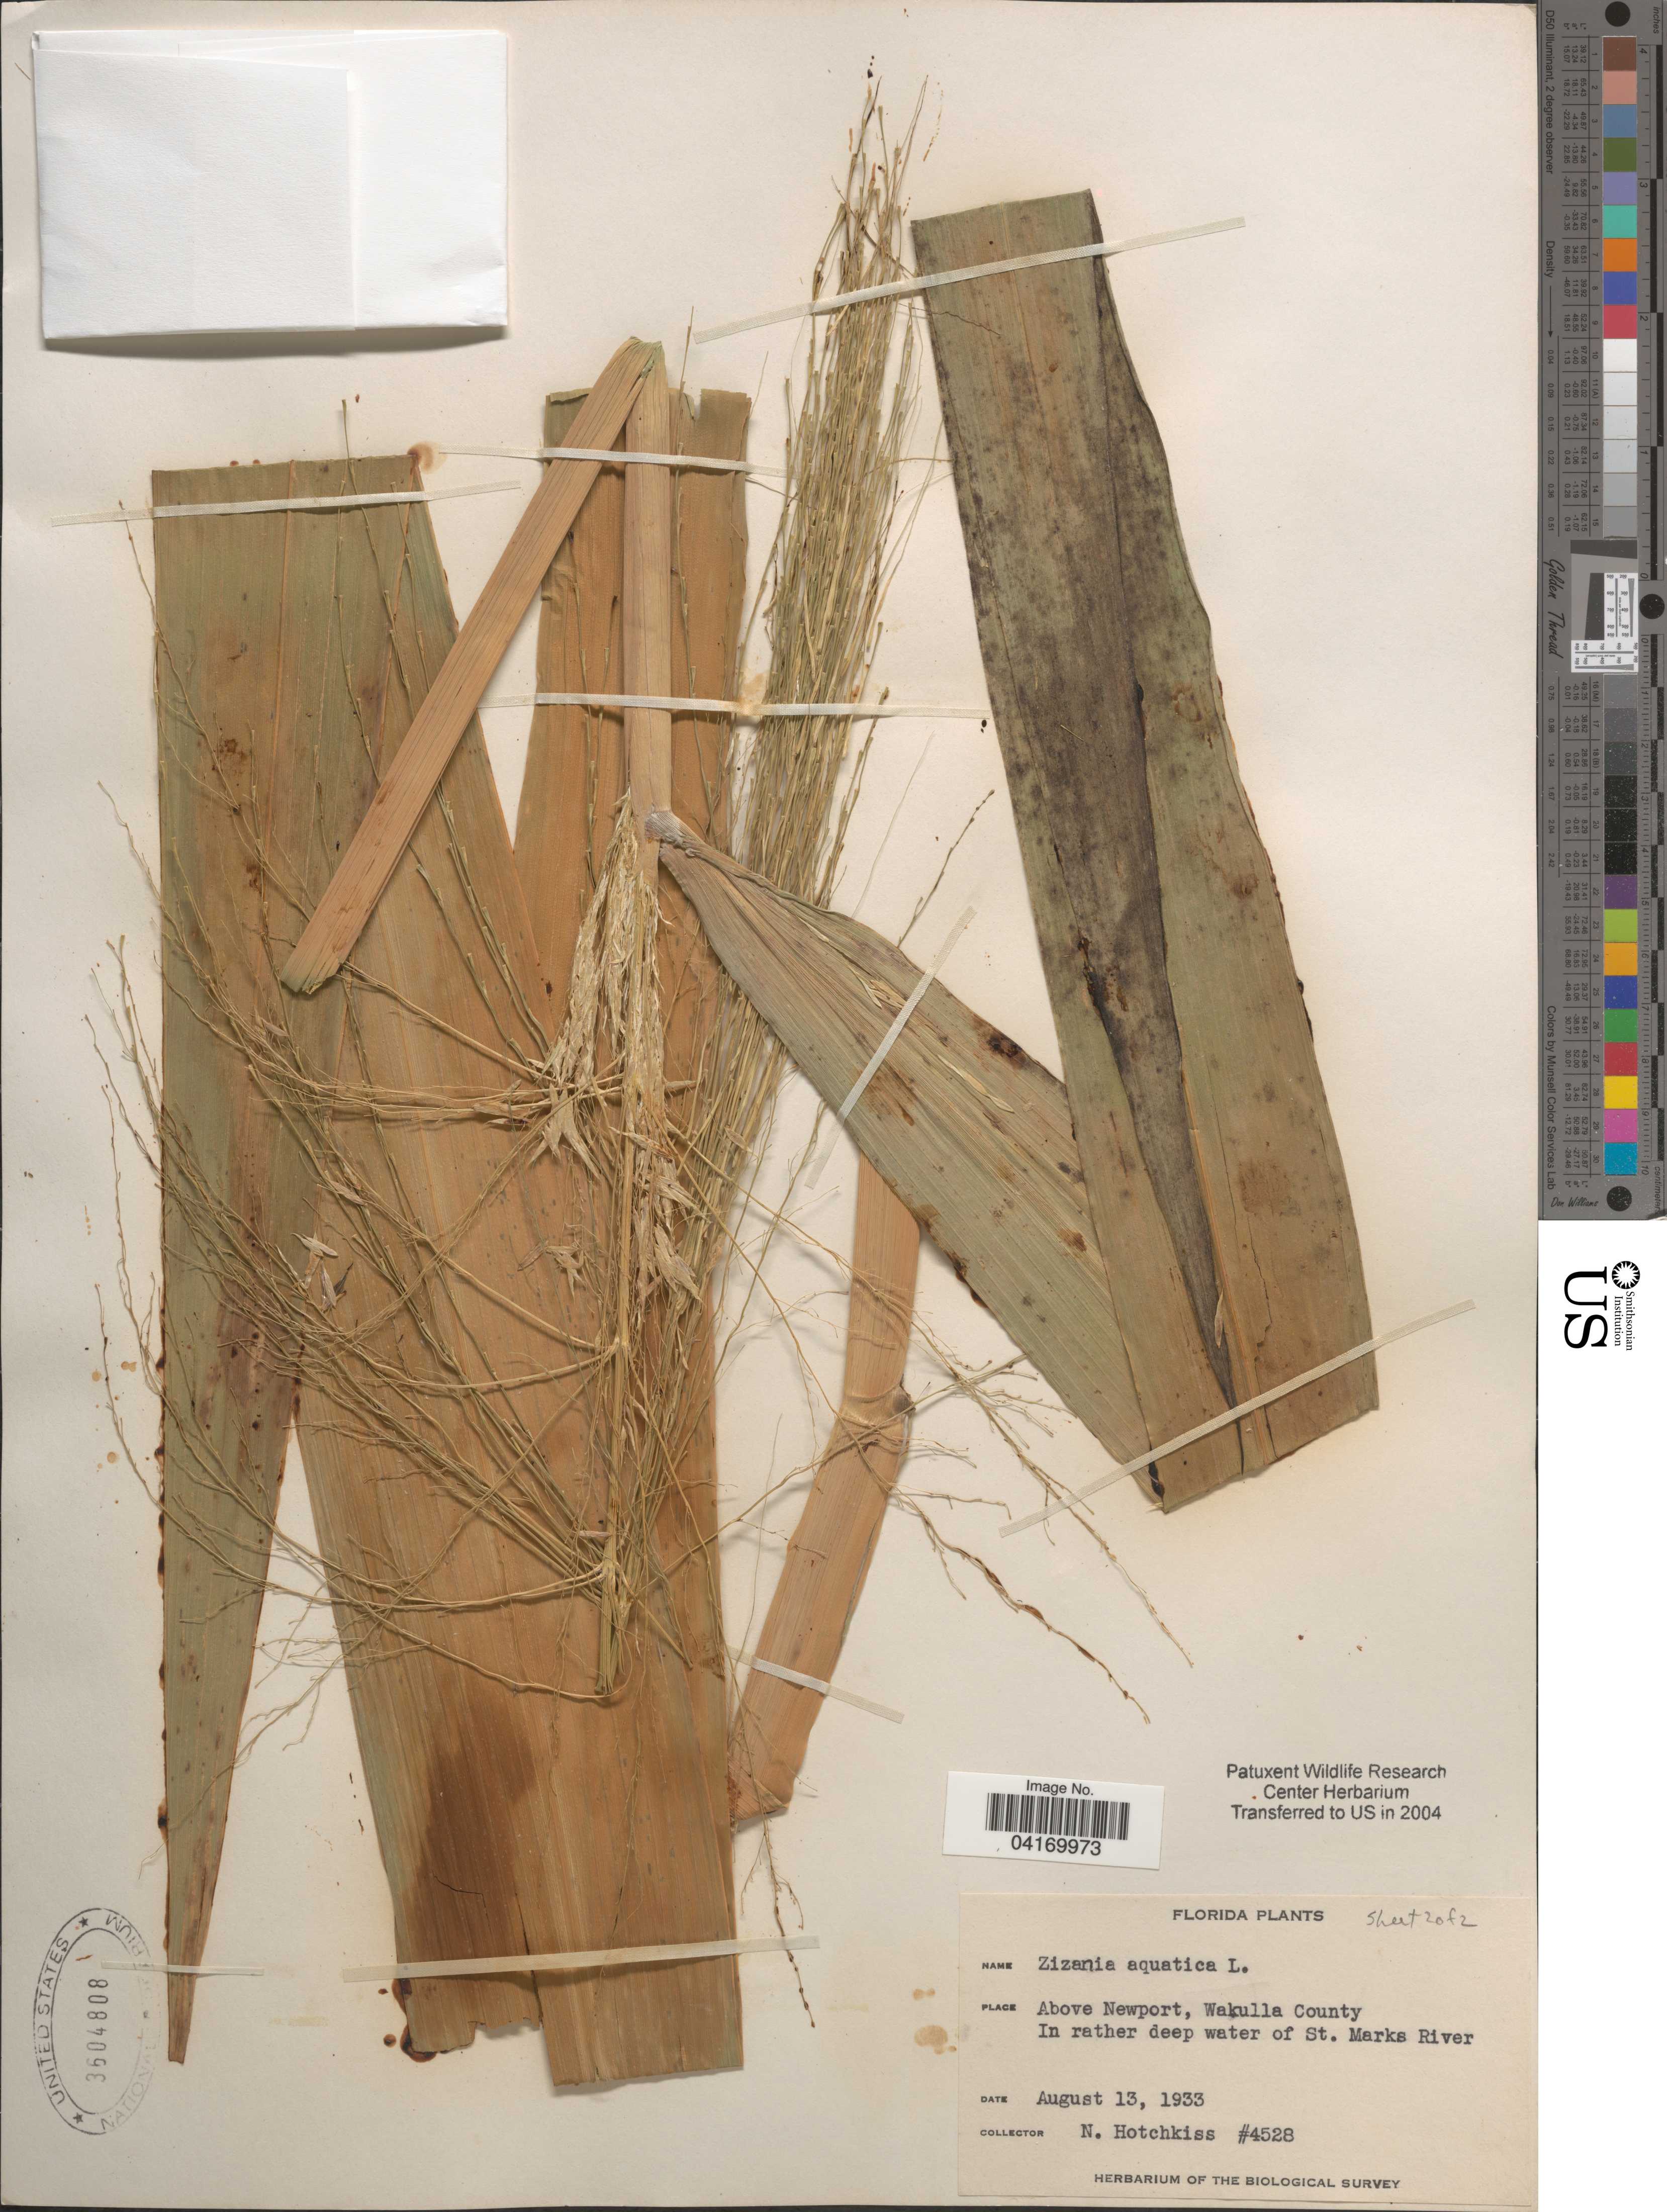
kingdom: Plantae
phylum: Tracheophyta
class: Liliopsida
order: Poales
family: Poaceae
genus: Zizania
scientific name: Zizania aquatica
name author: L.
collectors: N. Hotchkiss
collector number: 4528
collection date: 1933-08-13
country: United States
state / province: Florida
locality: Above Newport, Wakulla County. In rather deep water of St. Marks River. The Biological Survey.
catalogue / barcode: US 3604808